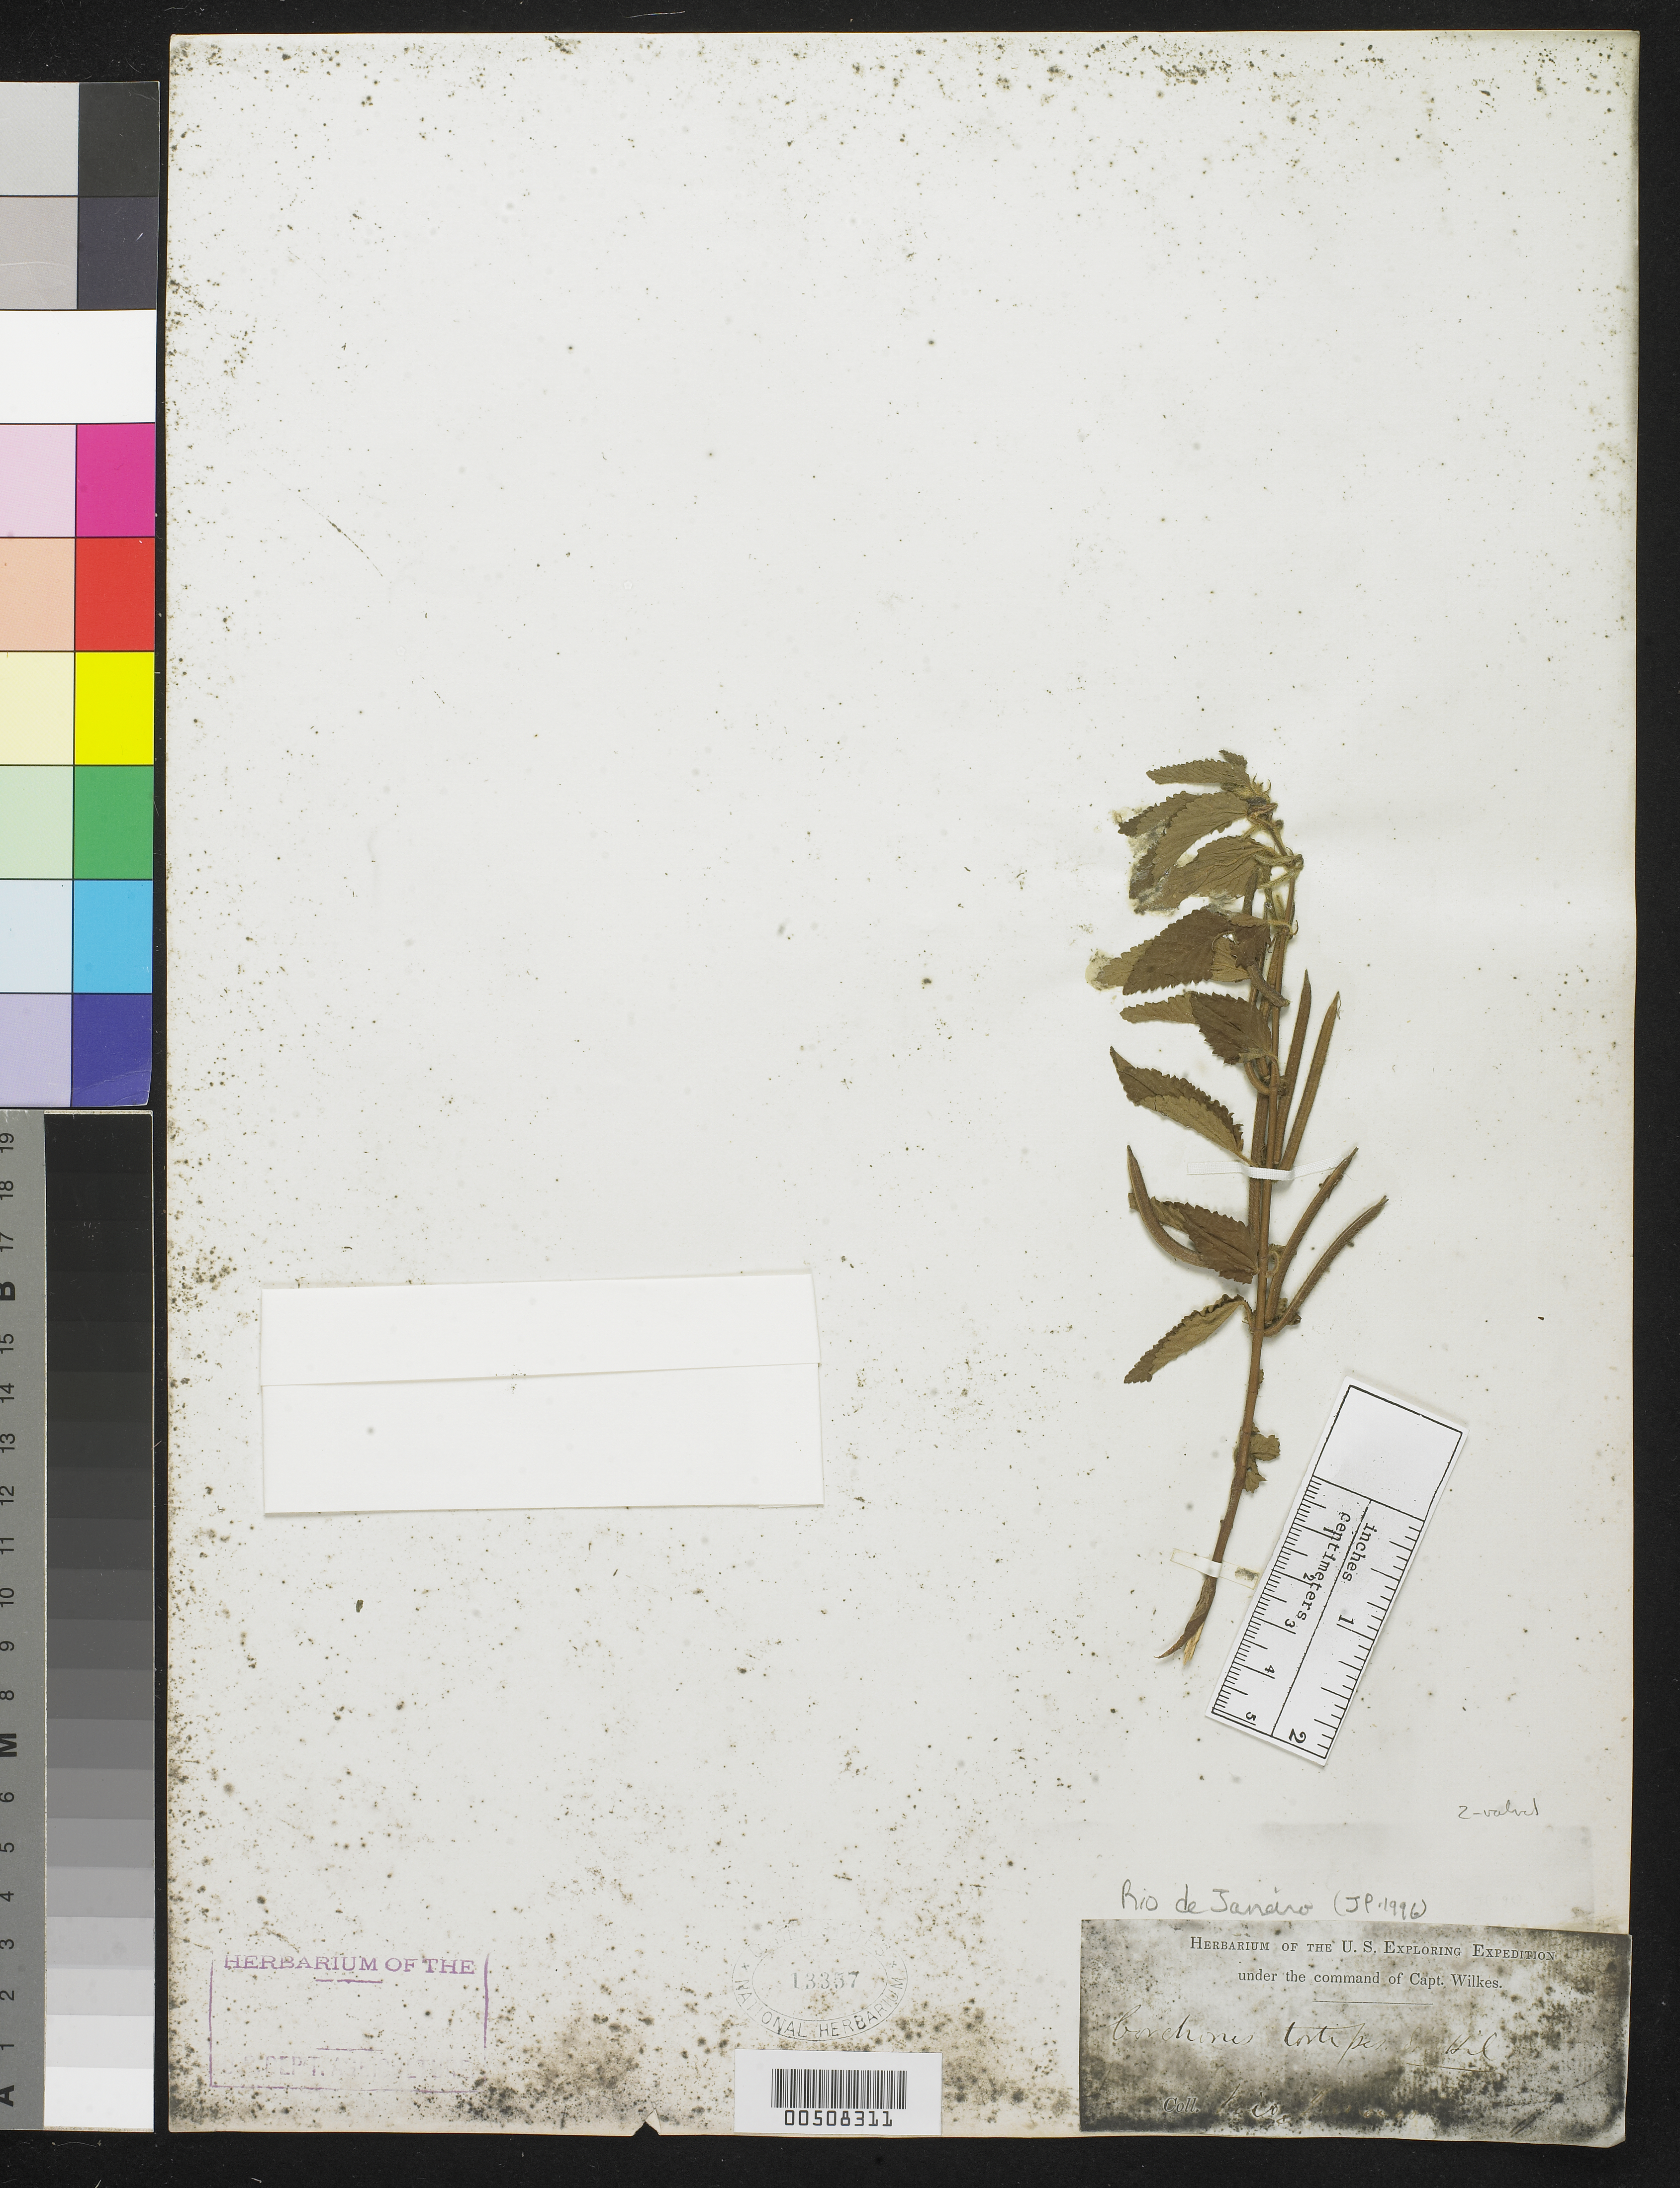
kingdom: Plantae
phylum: Tracheophyta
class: Magnoliopsida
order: Malvales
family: Malvaceae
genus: Corchorus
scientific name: Corchorus sp.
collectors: Wilkes Explor. Exped.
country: Brazil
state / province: Rio de Janeiro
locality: Rio de Janeiro [In former Guanabara State, now part of Rio de Janeiro State].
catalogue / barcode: US 13357